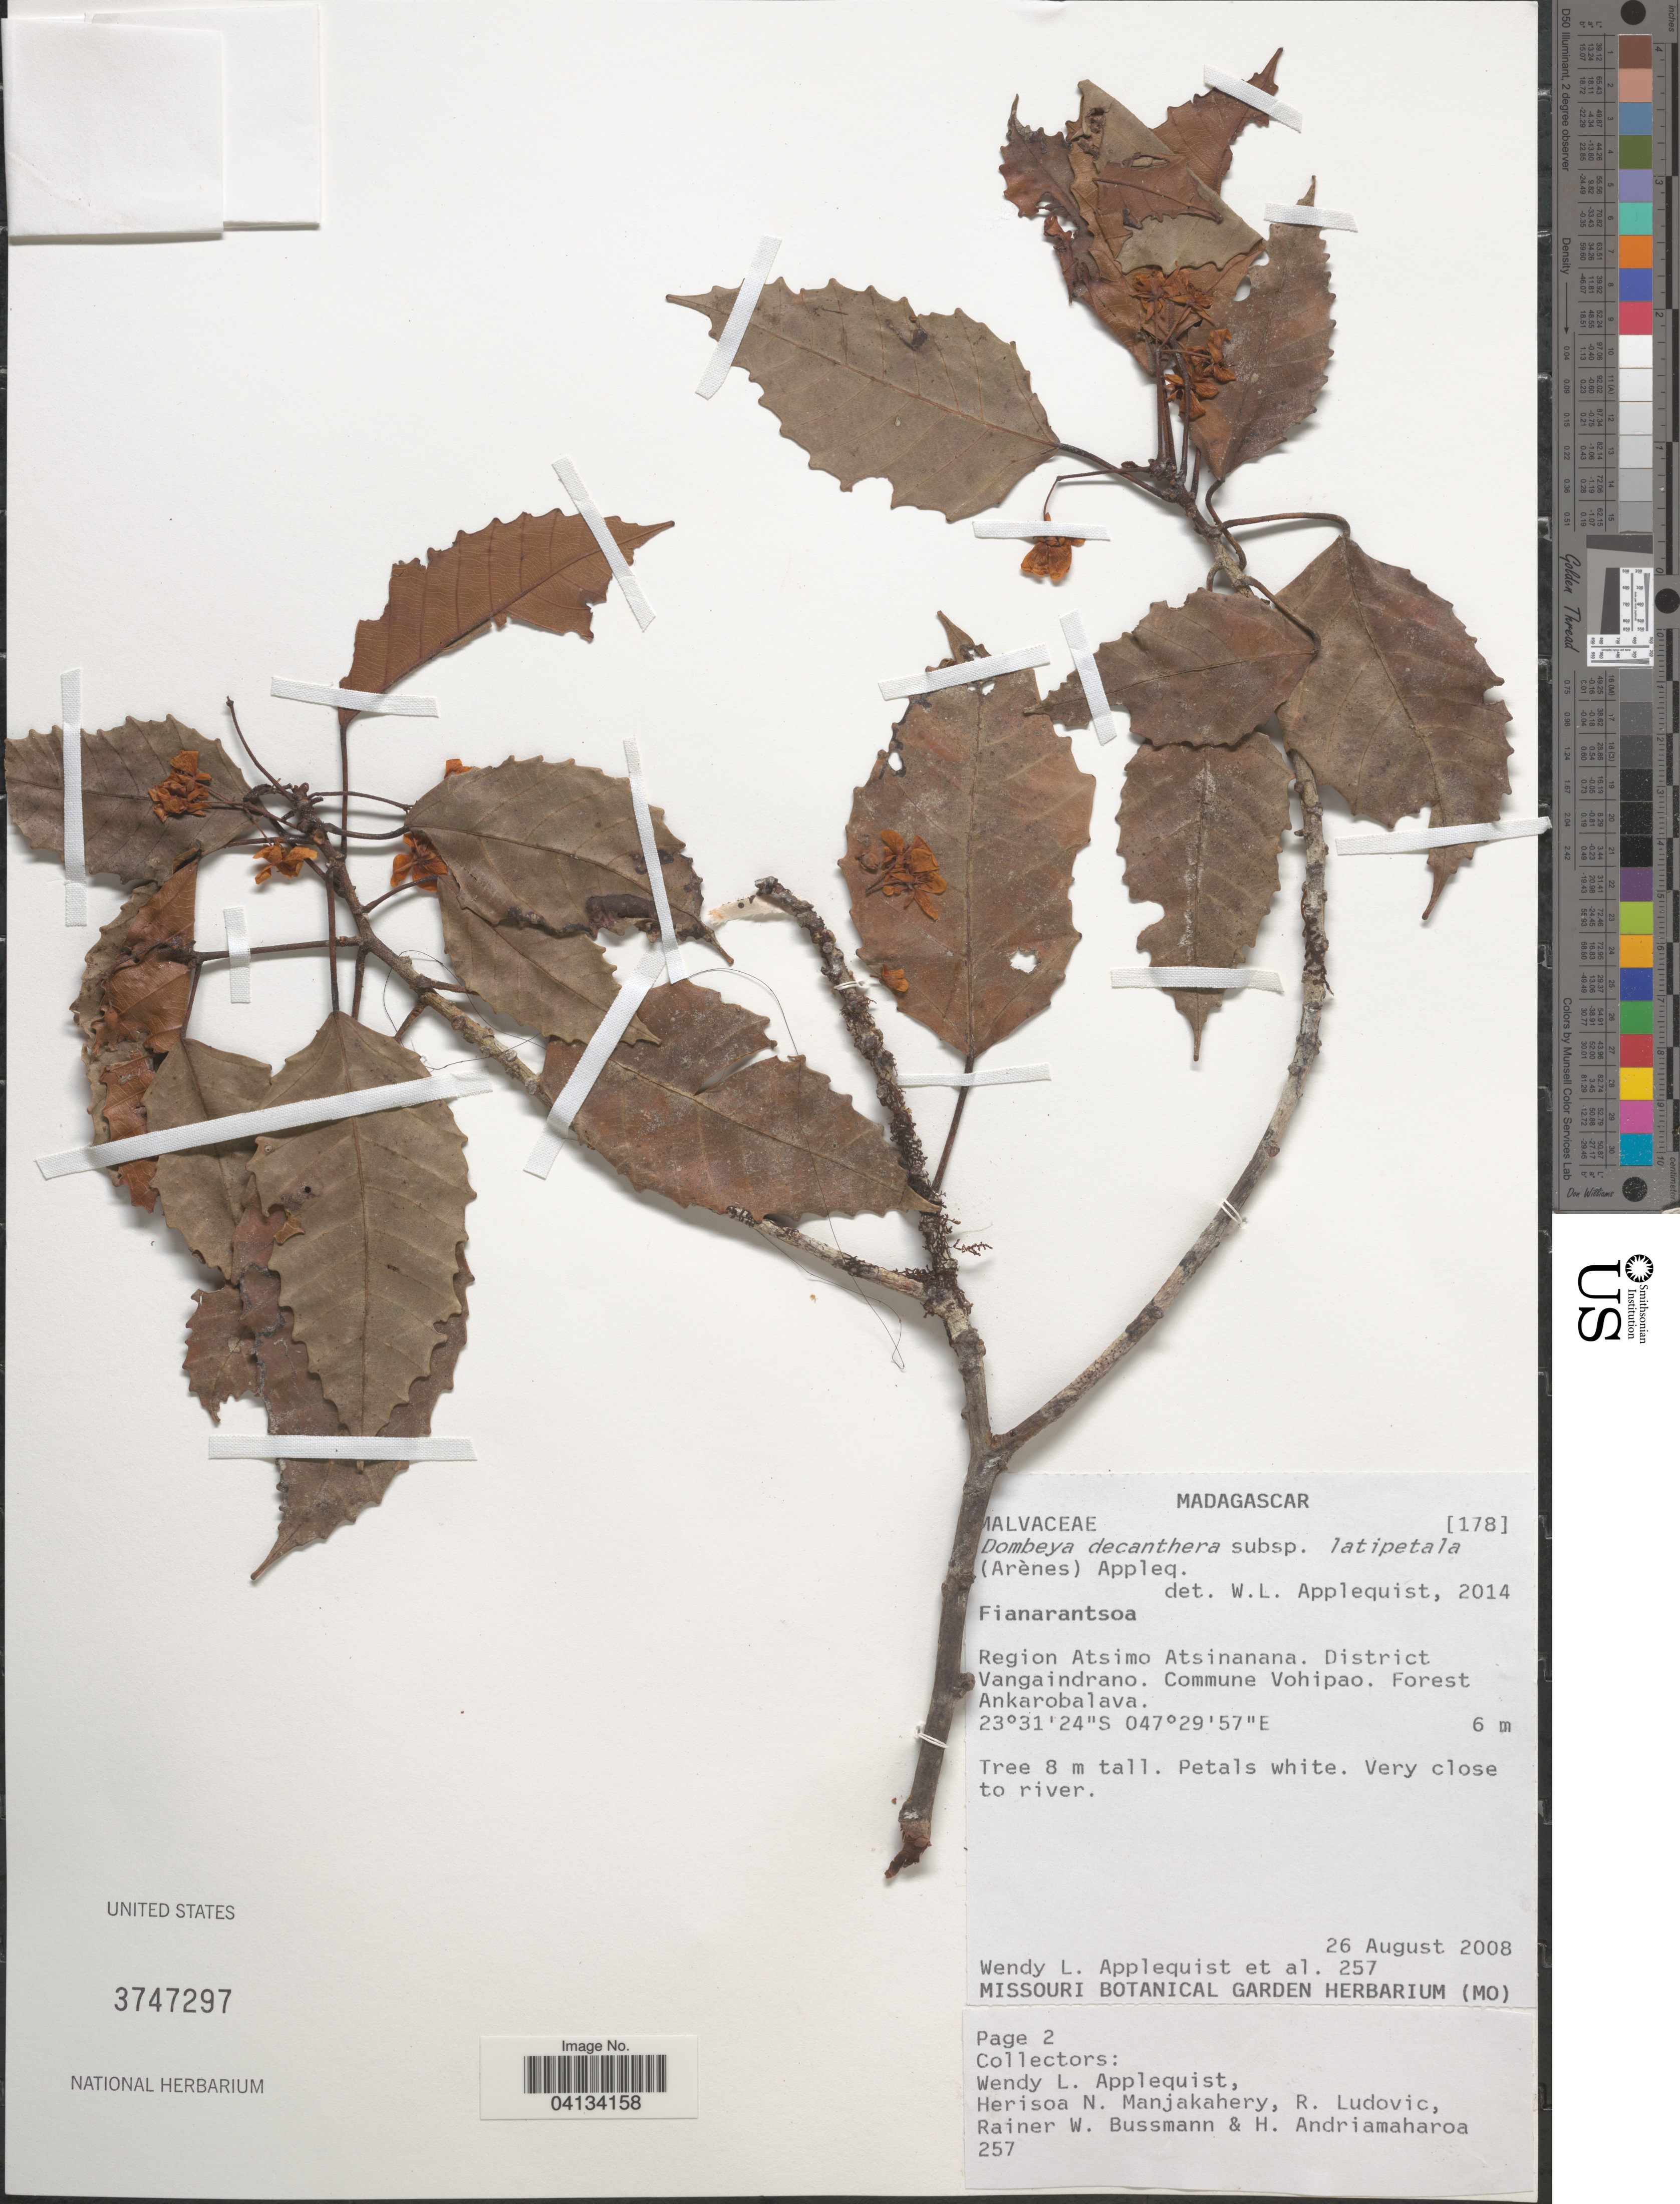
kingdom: Plantae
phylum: Tracheophyta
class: Magnoliopsida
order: Malvales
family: Malvaceae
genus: Dombeya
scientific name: Dombeya decanthera subsp. latipetala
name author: (Arènes) Appleq.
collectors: W. Applequist, H. N. Manjakahery, R. Ludovic, R. W. Bussmann & H. Andriamaharoa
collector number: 257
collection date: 2008-08-26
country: Madagascar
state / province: Atsimo-Atsinanana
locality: Region Atsimo Atsinanana. District Vangaindrano. Commune Vohipao. Forest Ankarobalava.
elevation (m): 6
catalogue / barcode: US 3747297